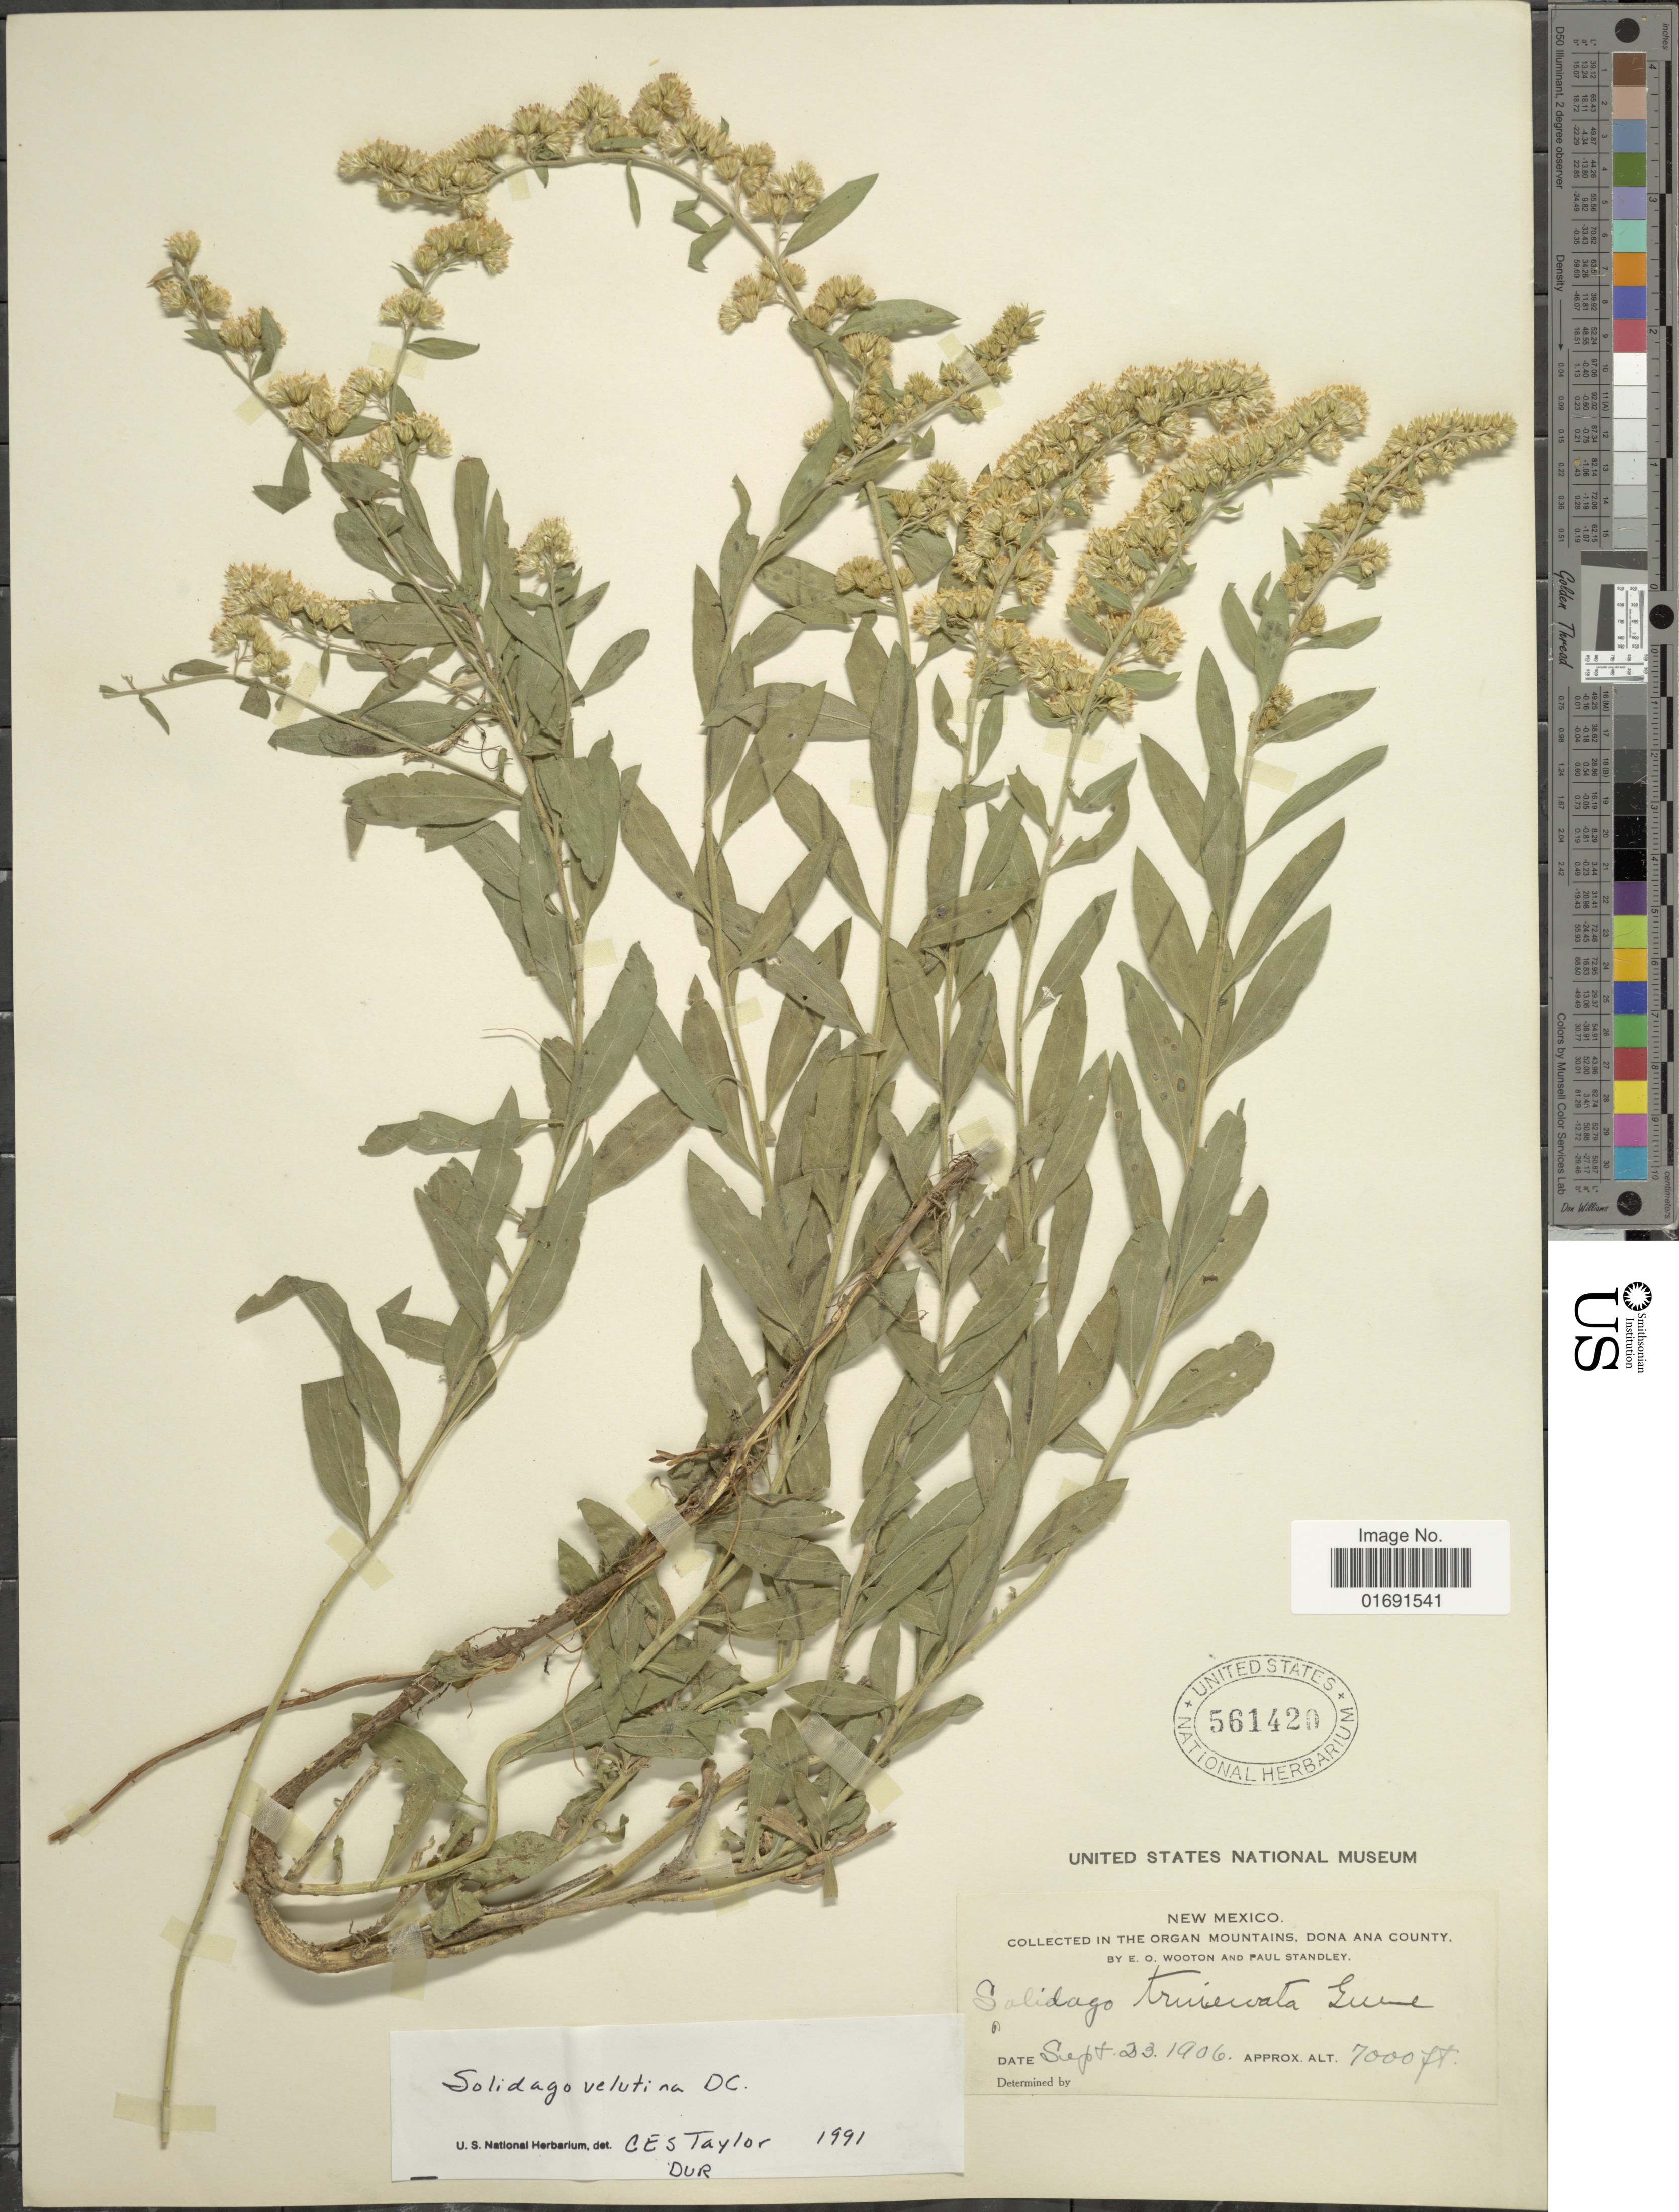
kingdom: Plantae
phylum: Tracheophyta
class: Magnoliopsida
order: Asterales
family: Asteraceae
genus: Solidago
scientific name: Solidago velutina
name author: DC.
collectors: E. O. Wooton & P. C. Standley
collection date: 1906-09-23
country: United States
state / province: New Mexico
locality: Organ Mountains, Dona Ana County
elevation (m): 2134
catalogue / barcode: US 561420